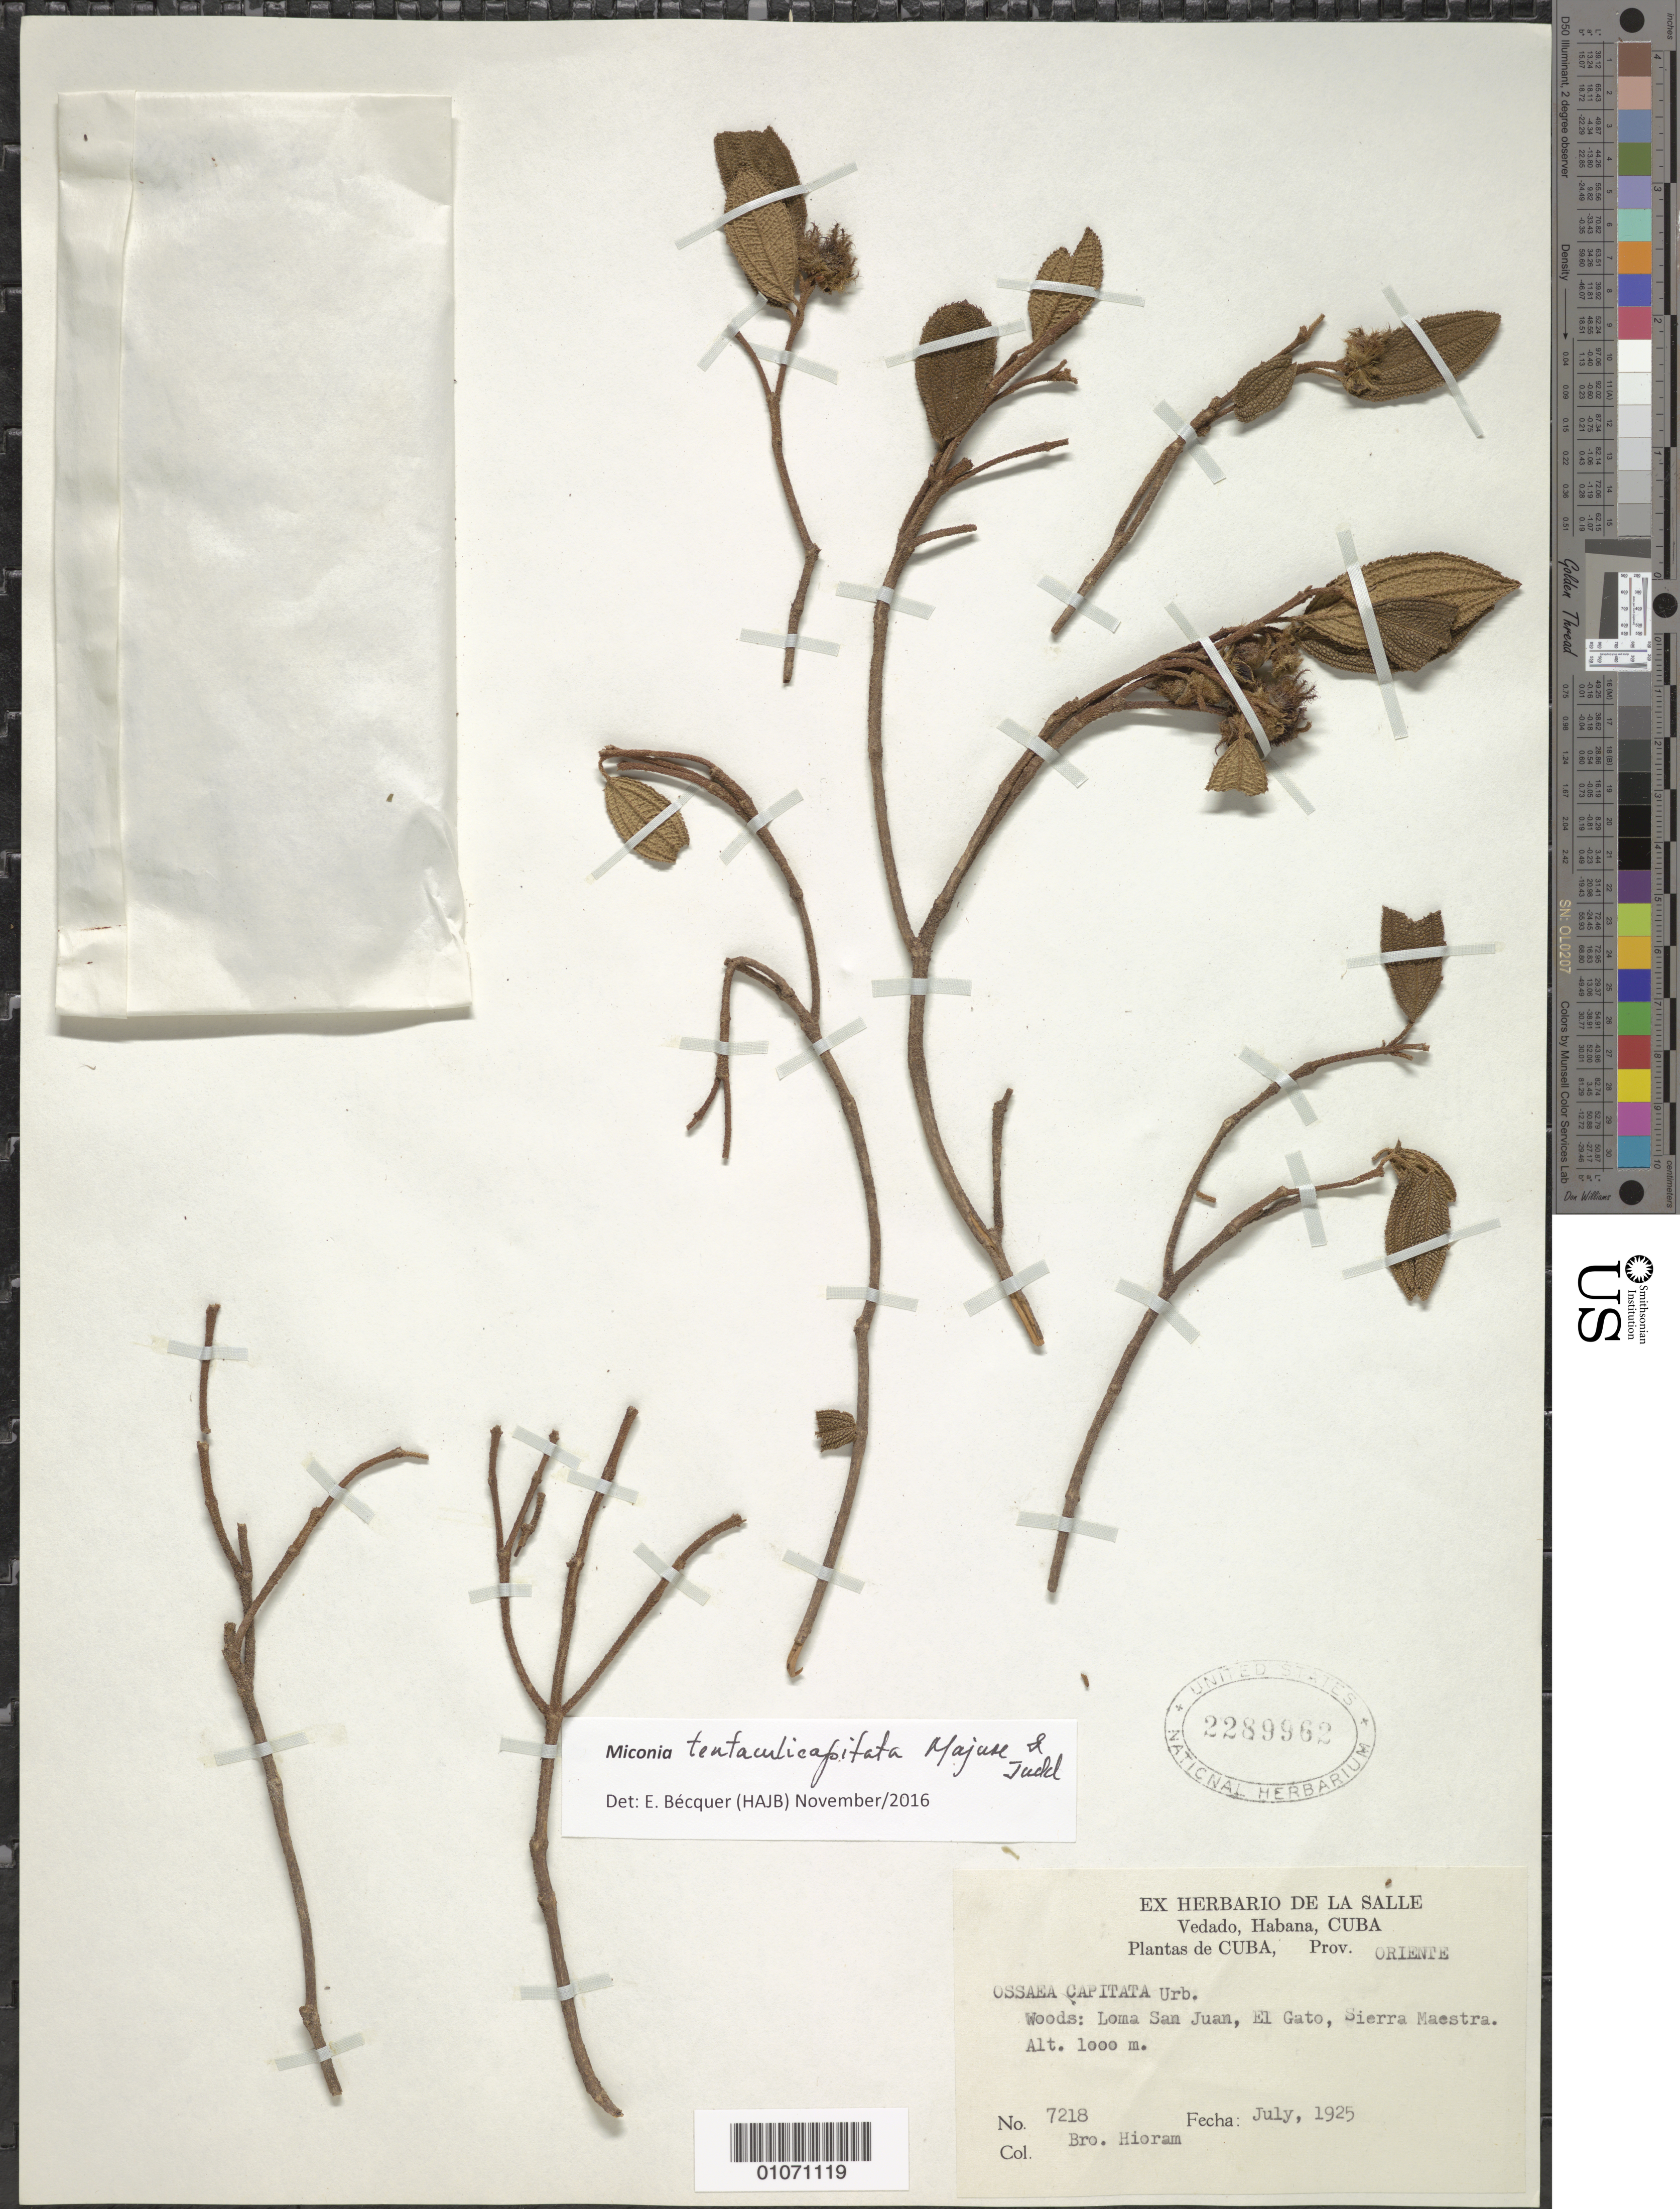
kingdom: Plantae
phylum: Tracheophyta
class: Magnoliopsida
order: Myrtales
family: Melastomataceae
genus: Miconia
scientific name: Miconia tentaculicapitata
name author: Majure & Judd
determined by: Bécquer Granados, E. R.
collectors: Bro. Hioram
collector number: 7218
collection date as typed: Jul 1925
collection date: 1925-07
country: Cuba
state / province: Oriente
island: Cuba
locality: Sierra Maestra, Loma San Juan, El Gato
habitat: Woods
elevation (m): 1000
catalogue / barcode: US 2289962